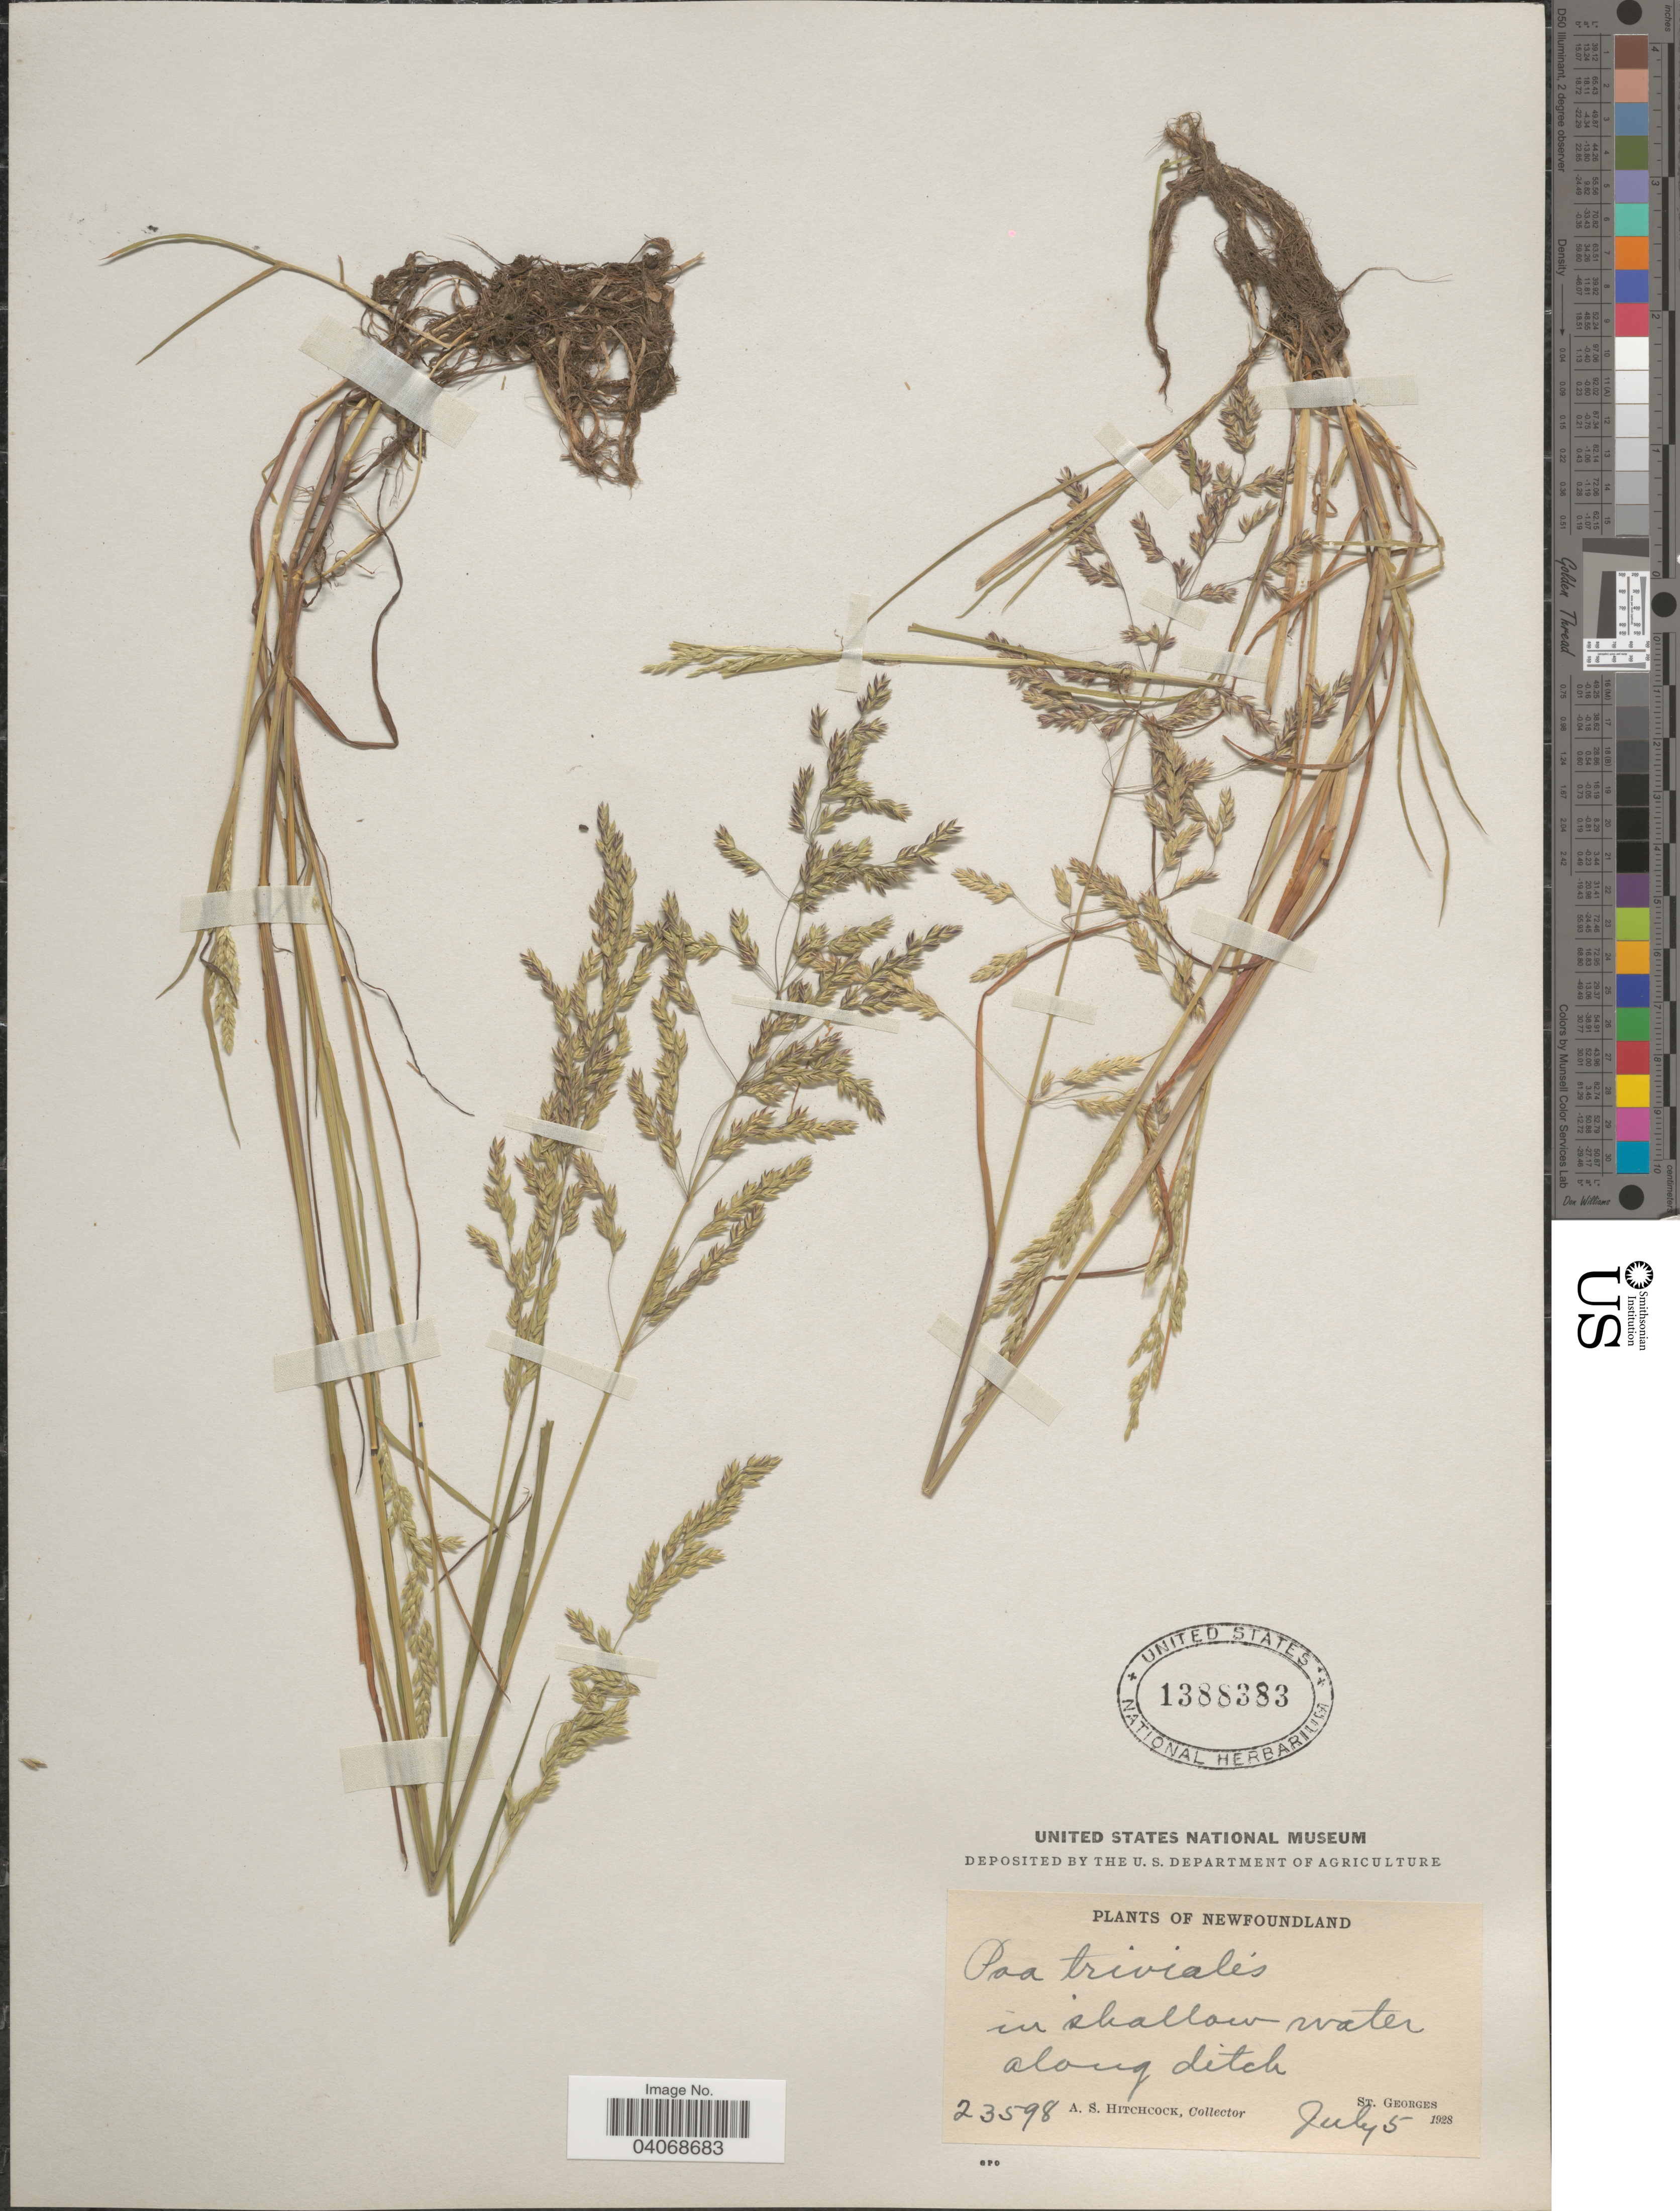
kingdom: Plantae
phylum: Tracheophyta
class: Liliopsida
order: Poales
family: Poaceae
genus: Poa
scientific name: Poa trivialis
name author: L.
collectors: A. S. Hitchcock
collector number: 23598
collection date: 1928-07-05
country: Canada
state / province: Newfoundland and Labrador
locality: In shallow water along ditch. St. Georges.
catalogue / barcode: US 1388383